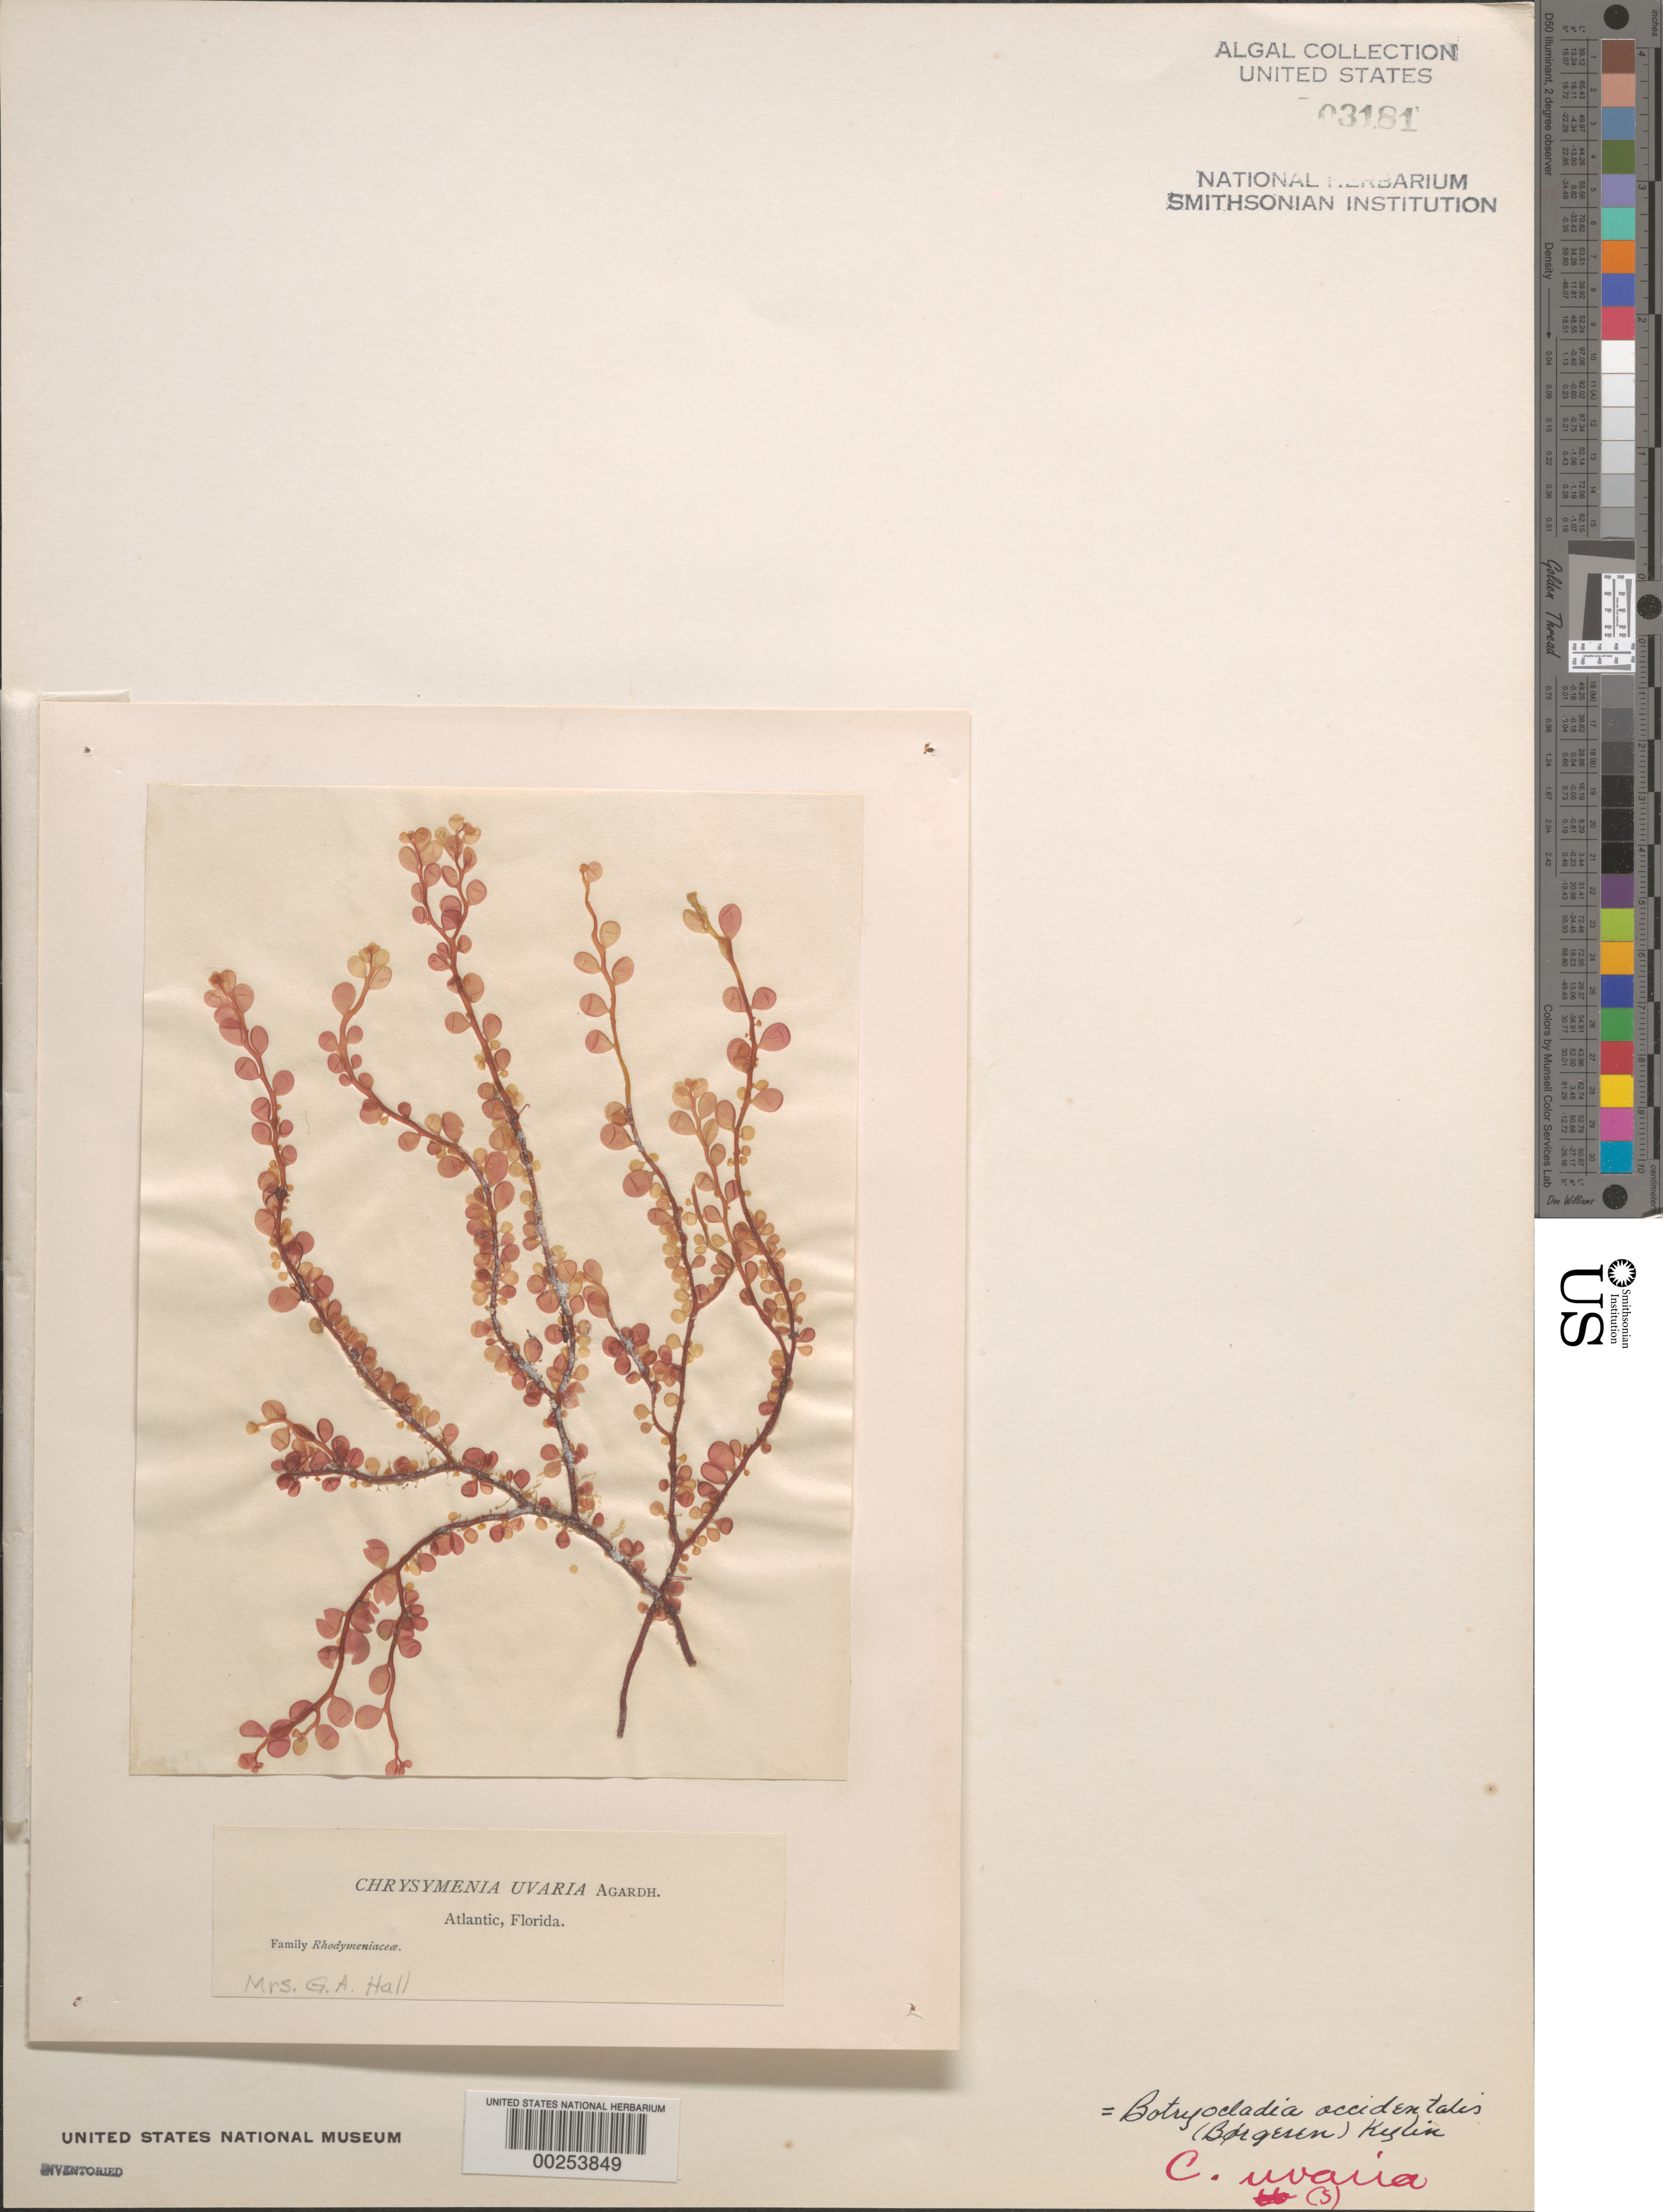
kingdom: Plantae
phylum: Rhodophyta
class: Florideophyceae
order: Rhodymeniales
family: Rhodymeniaceae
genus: Botryocladia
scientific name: Botryocladia occidentalis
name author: (Børgesen) Kylin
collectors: Mrs. Hall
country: United States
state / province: Florida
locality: Atlantic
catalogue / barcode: US 3181